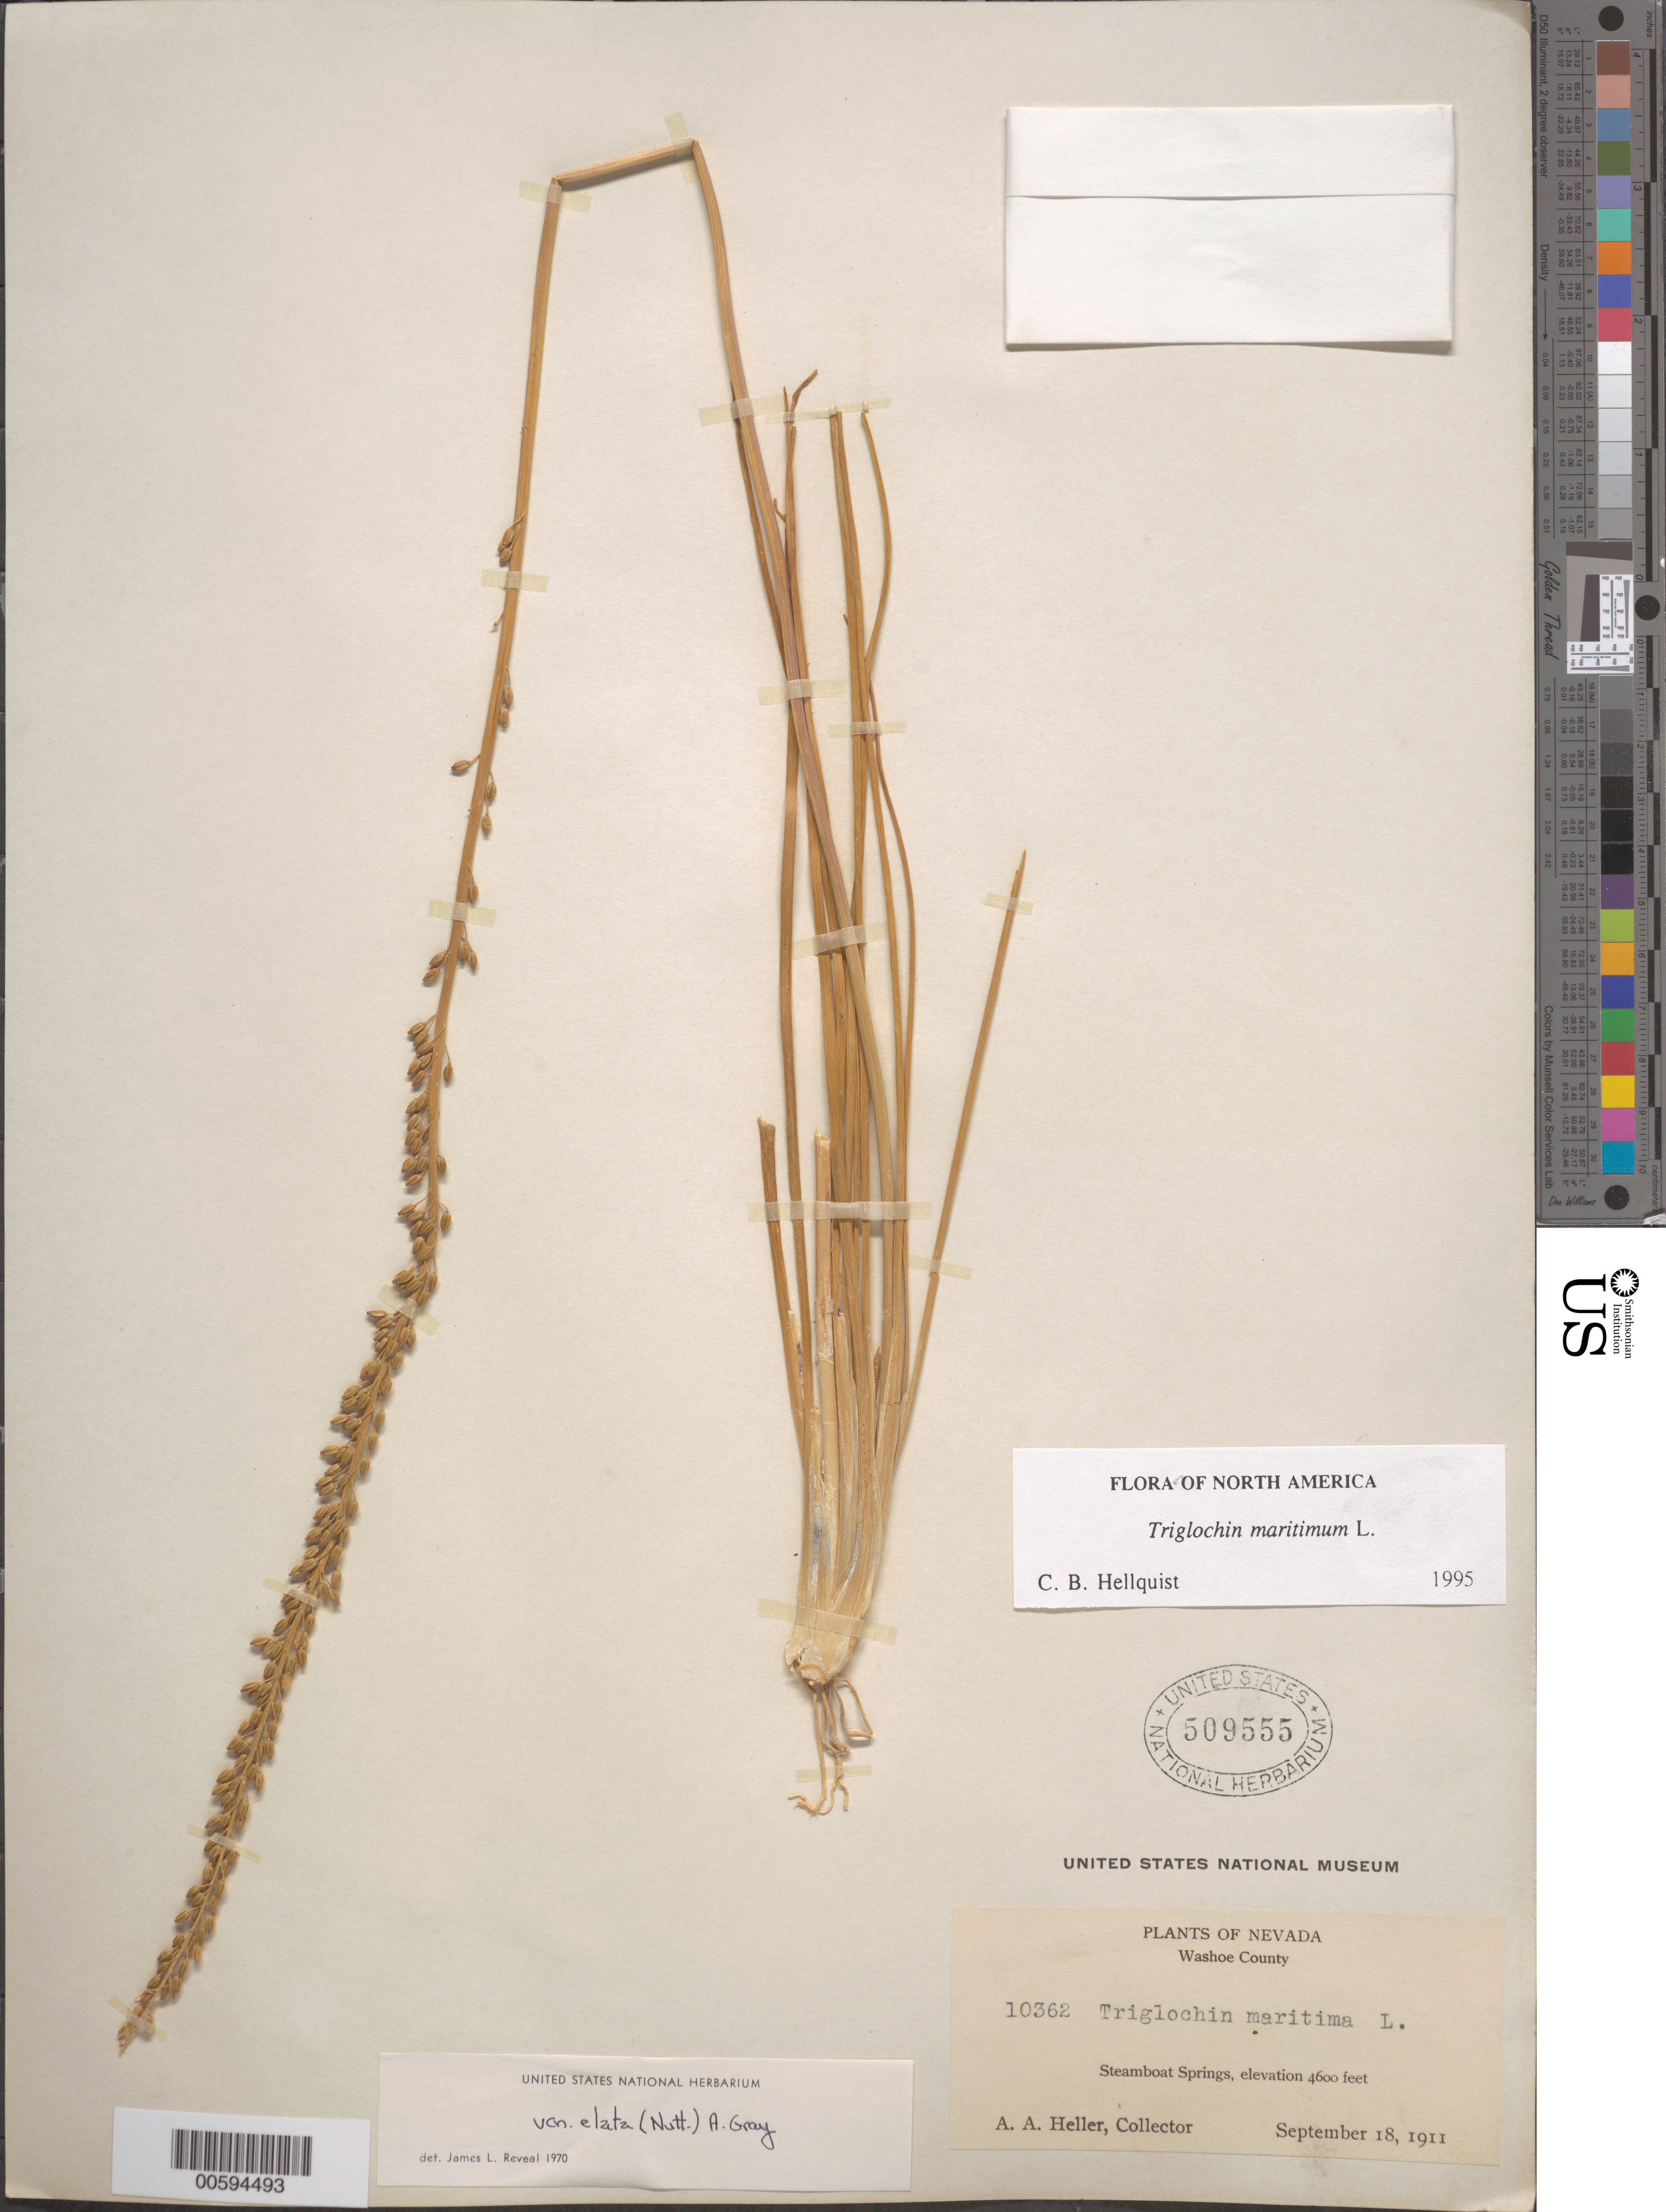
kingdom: Plantae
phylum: Tracheophyta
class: Liliopsida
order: Alismatales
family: Juncaginaceae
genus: Triglochin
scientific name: Triglochin maritima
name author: L.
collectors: A. A. Heller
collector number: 10362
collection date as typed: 18 Sep 1911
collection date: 1911-09-18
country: United States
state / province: Nevada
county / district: Washoe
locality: Steamboat Springs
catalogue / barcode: US 509555